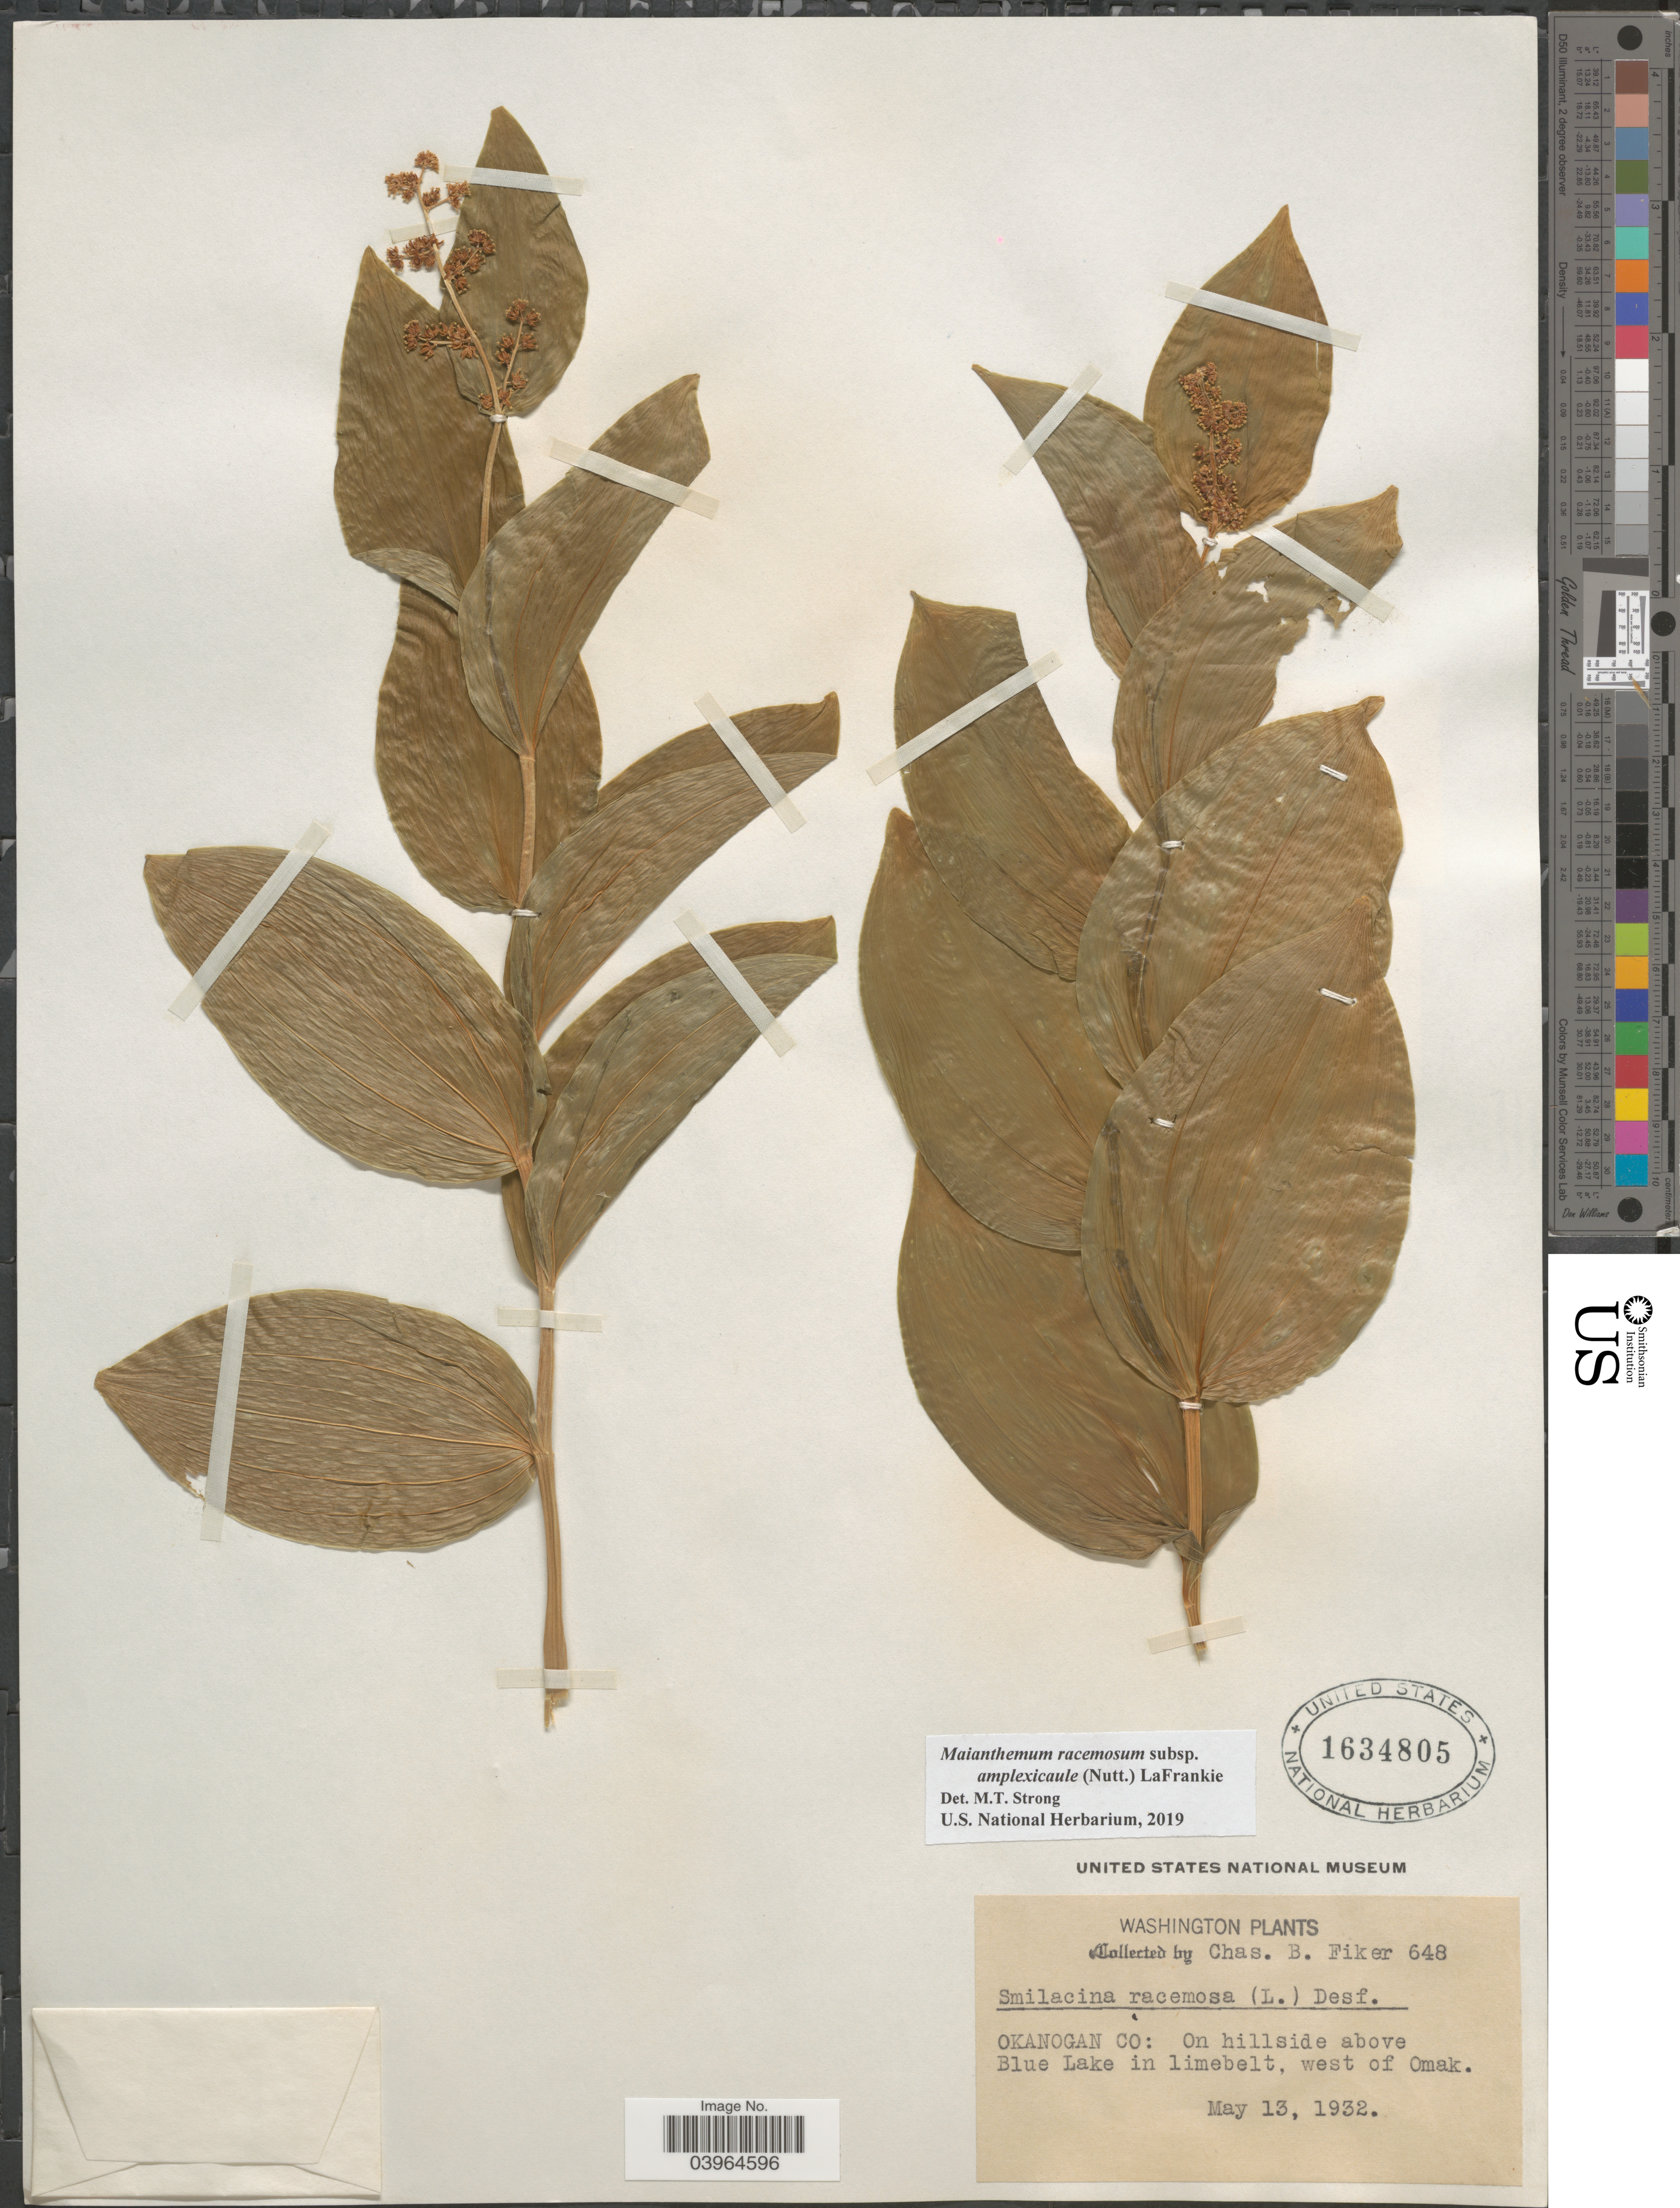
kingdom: Plantae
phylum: Tracheophyta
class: Liliopsida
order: Asparagales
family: Asparagaceae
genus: Maianthemum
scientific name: Maianthemum racemosum subsp. amplexicaule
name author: (Nutt.) LaFrankie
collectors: C. Fiker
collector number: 648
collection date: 1932-05-13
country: United States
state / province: Washington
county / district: Okanogan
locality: Okanogan Co: On hillside above Blue Lake in limebelt, west of Omak.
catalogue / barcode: US 1634805